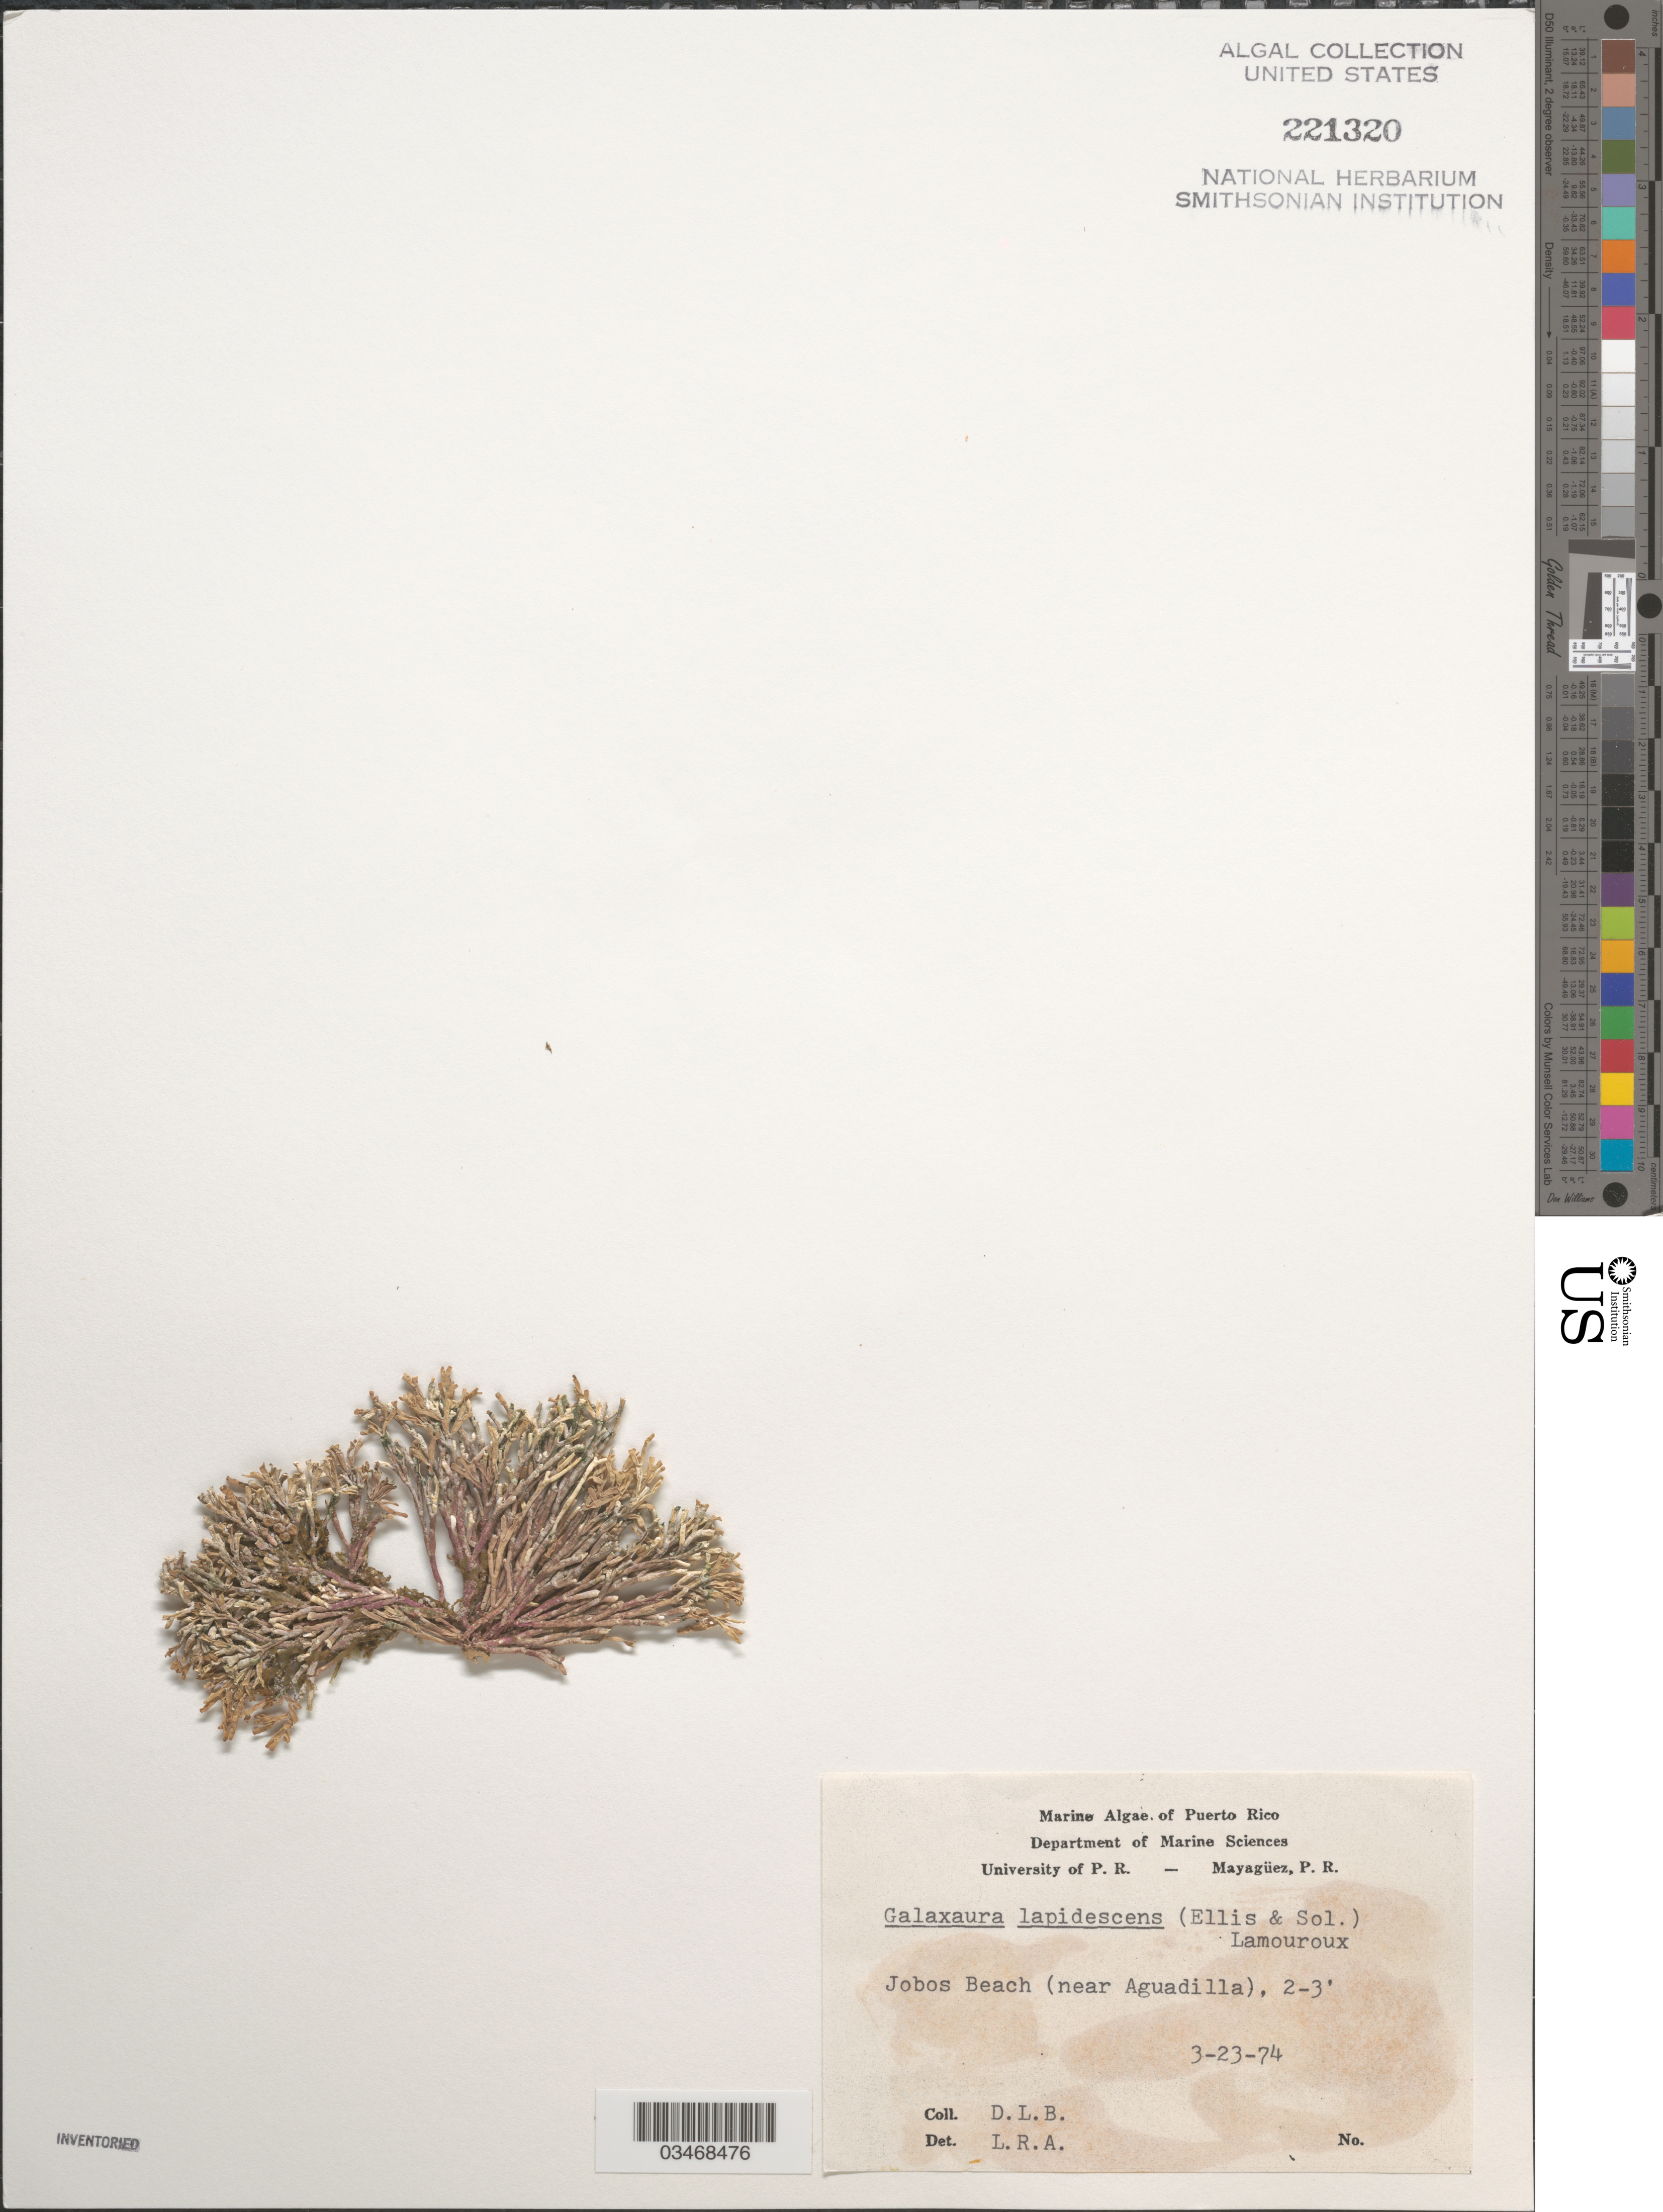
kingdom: Plantae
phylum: Rhodophyta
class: Florideophyceae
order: Nemaliales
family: Galaxauraceae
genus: Galaxaura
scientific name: Galaxaura rugosa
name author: (Ellis & Sol.) J.V.Lamouroux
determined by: Algae name updating Project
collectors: D.L. Ballantine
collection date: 1974-03-23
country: Puerto Rico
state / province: Aguadilla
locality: Jobos Beach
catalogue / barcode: US 221320